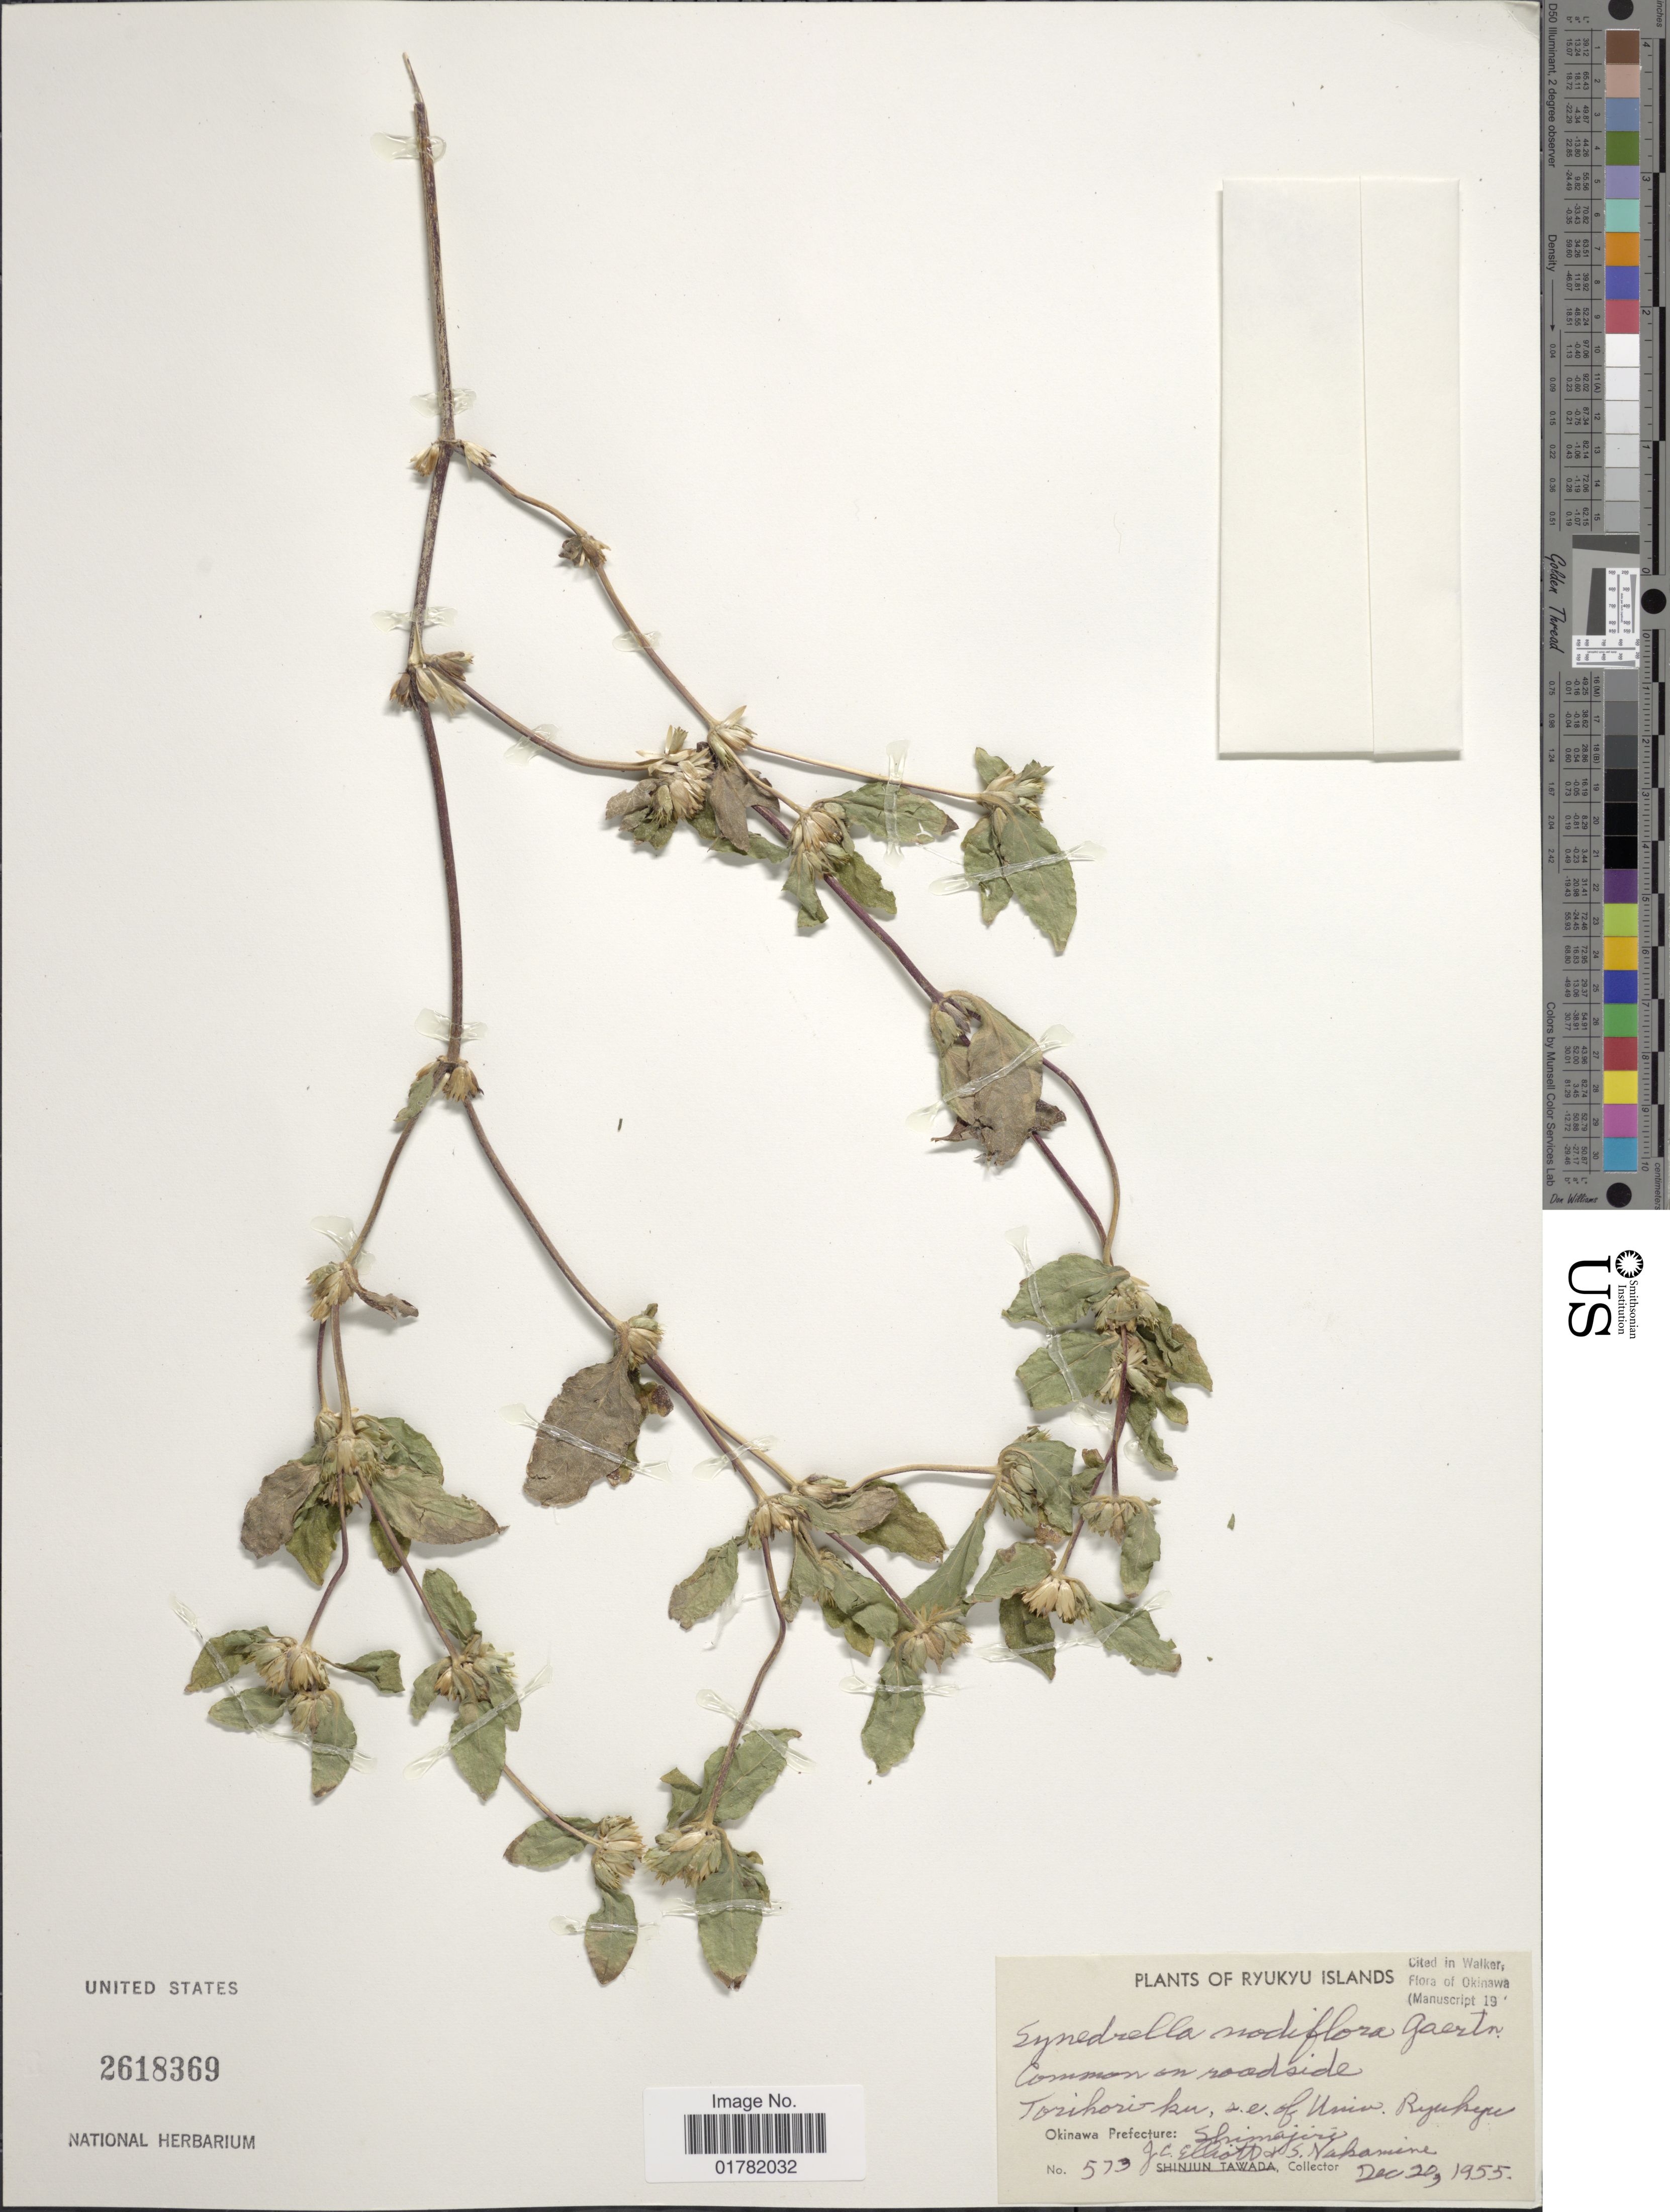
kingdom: Plantae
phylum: Tracheophyta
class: Magnoliopsida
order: Asterales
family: Asteraceae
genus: Synedrella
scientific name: Synedrella nodiflora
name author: (L.) Gaertn.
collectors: J. Elliot & S. Nakamine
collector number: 573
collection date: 1955-12-20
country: Japan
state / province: Okinawa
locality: Ryukyu Island, Torihori km, s.e. of Univ. Ryukyu, Okinawa Prefecture: Shimajiri.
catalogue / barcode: US 2618369